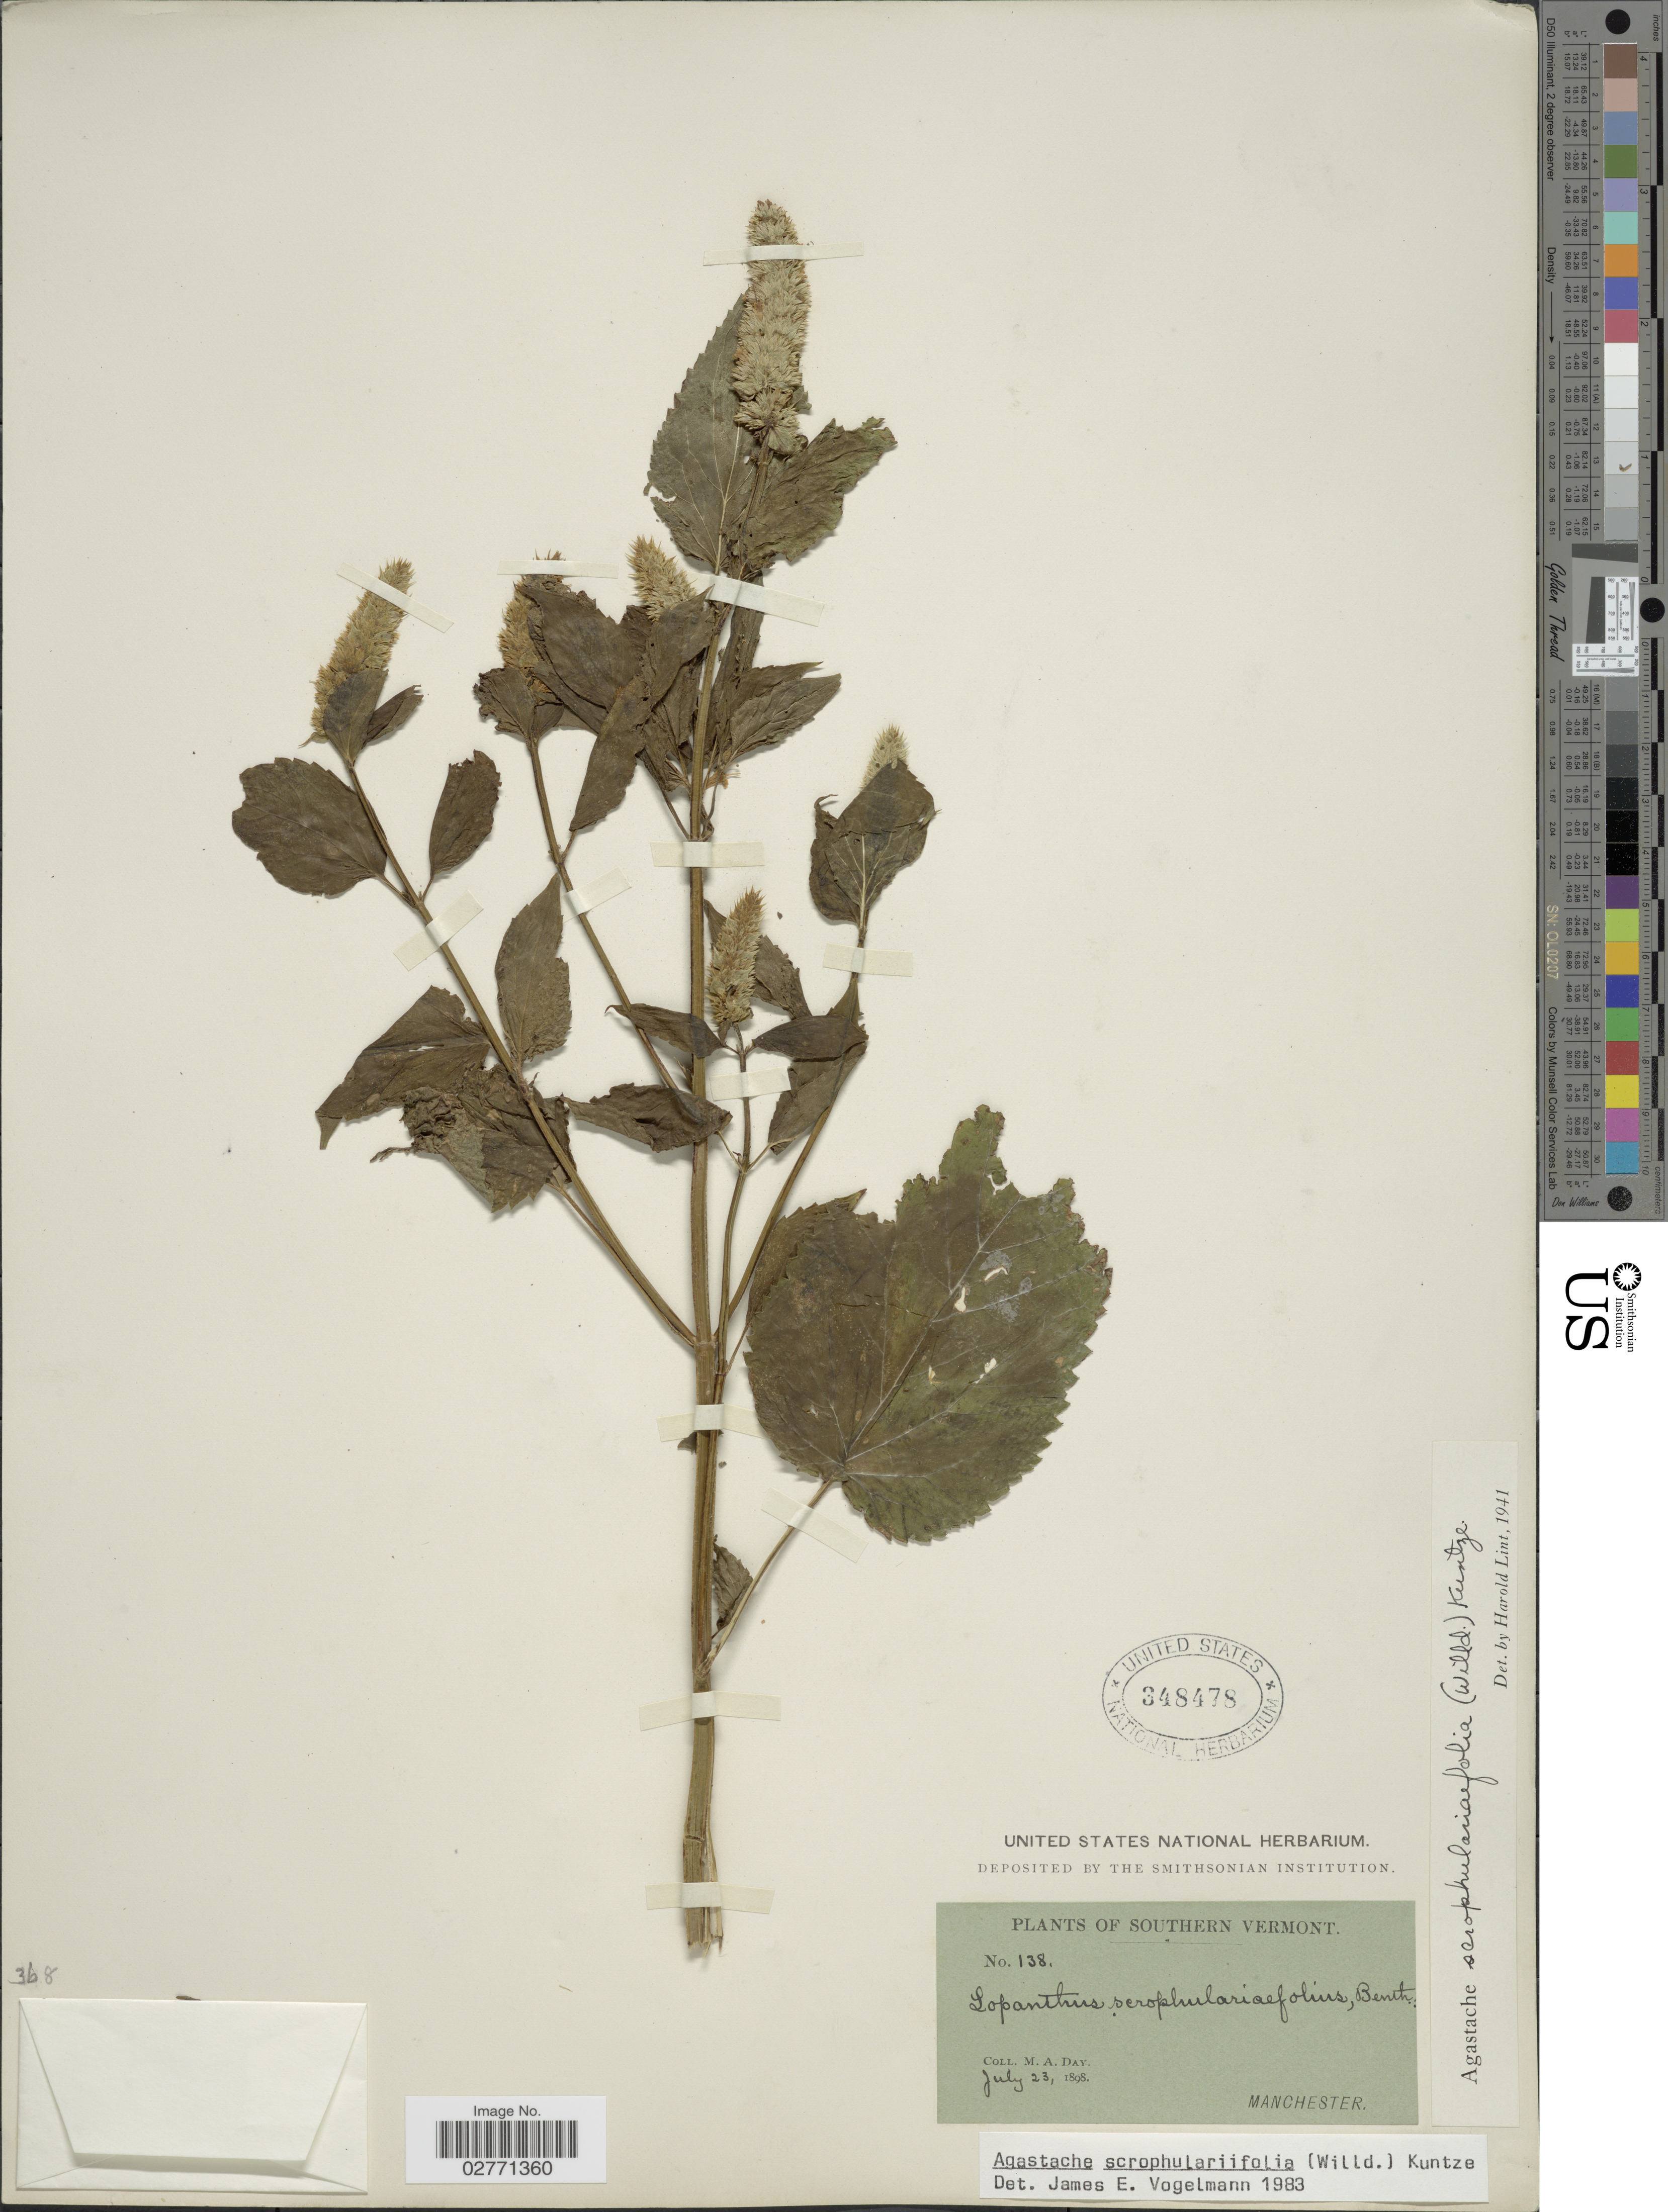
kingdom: Plantae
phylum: Tracheophyta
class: Magnoliopsida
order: Lamiales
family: Lamiaceae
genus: Agastache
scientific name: Agastache scrophulariifolia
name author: (Willd.) Kuntze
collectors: M. Day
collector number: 138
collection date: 1898-07-23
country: United States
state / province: Vermont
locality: Southern Vermont. Manchester.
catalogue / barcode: US 348478